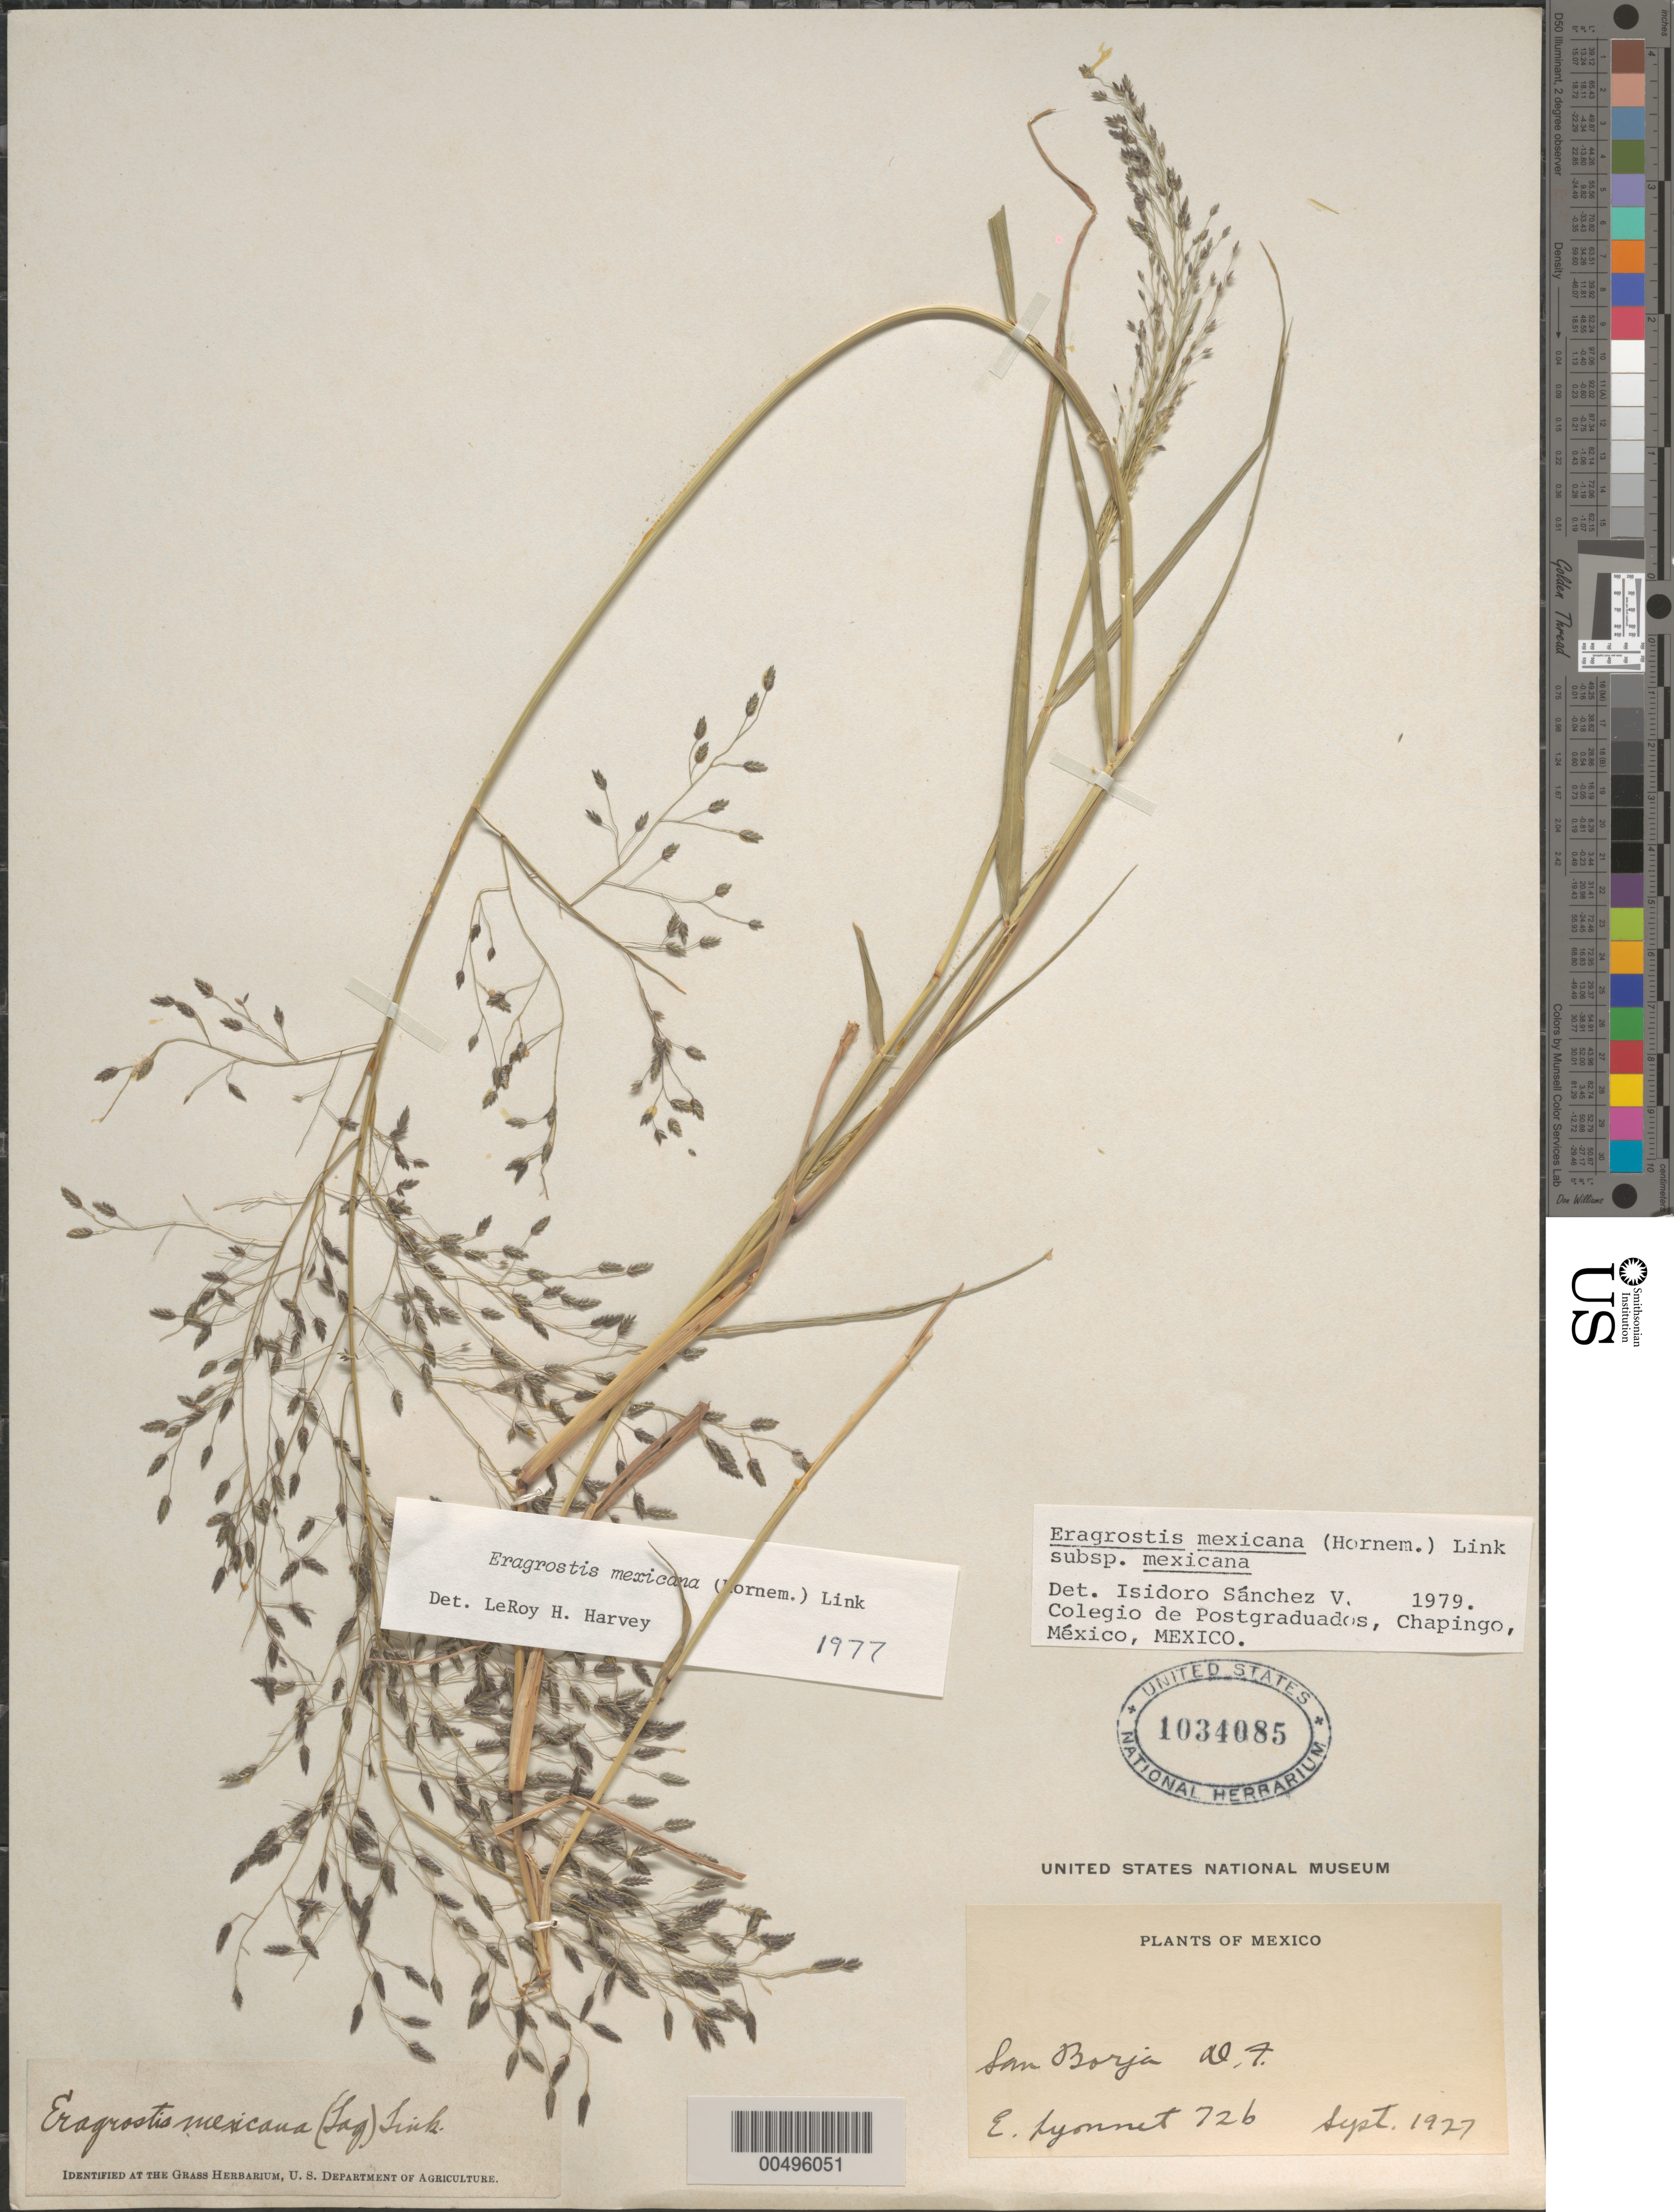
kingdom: Plantae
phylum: Tracheophyta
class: Liliopsida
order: Poales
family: Poaceae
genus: Eragrostis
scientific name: Eragrostis mexicana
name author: (Hornem.) Link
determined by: Sánchez Vega, I. M.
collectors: Bro. E. Lyonnet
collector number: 726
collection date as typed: Sep 1927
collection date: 1927-09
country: Mexico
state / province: Distrito Federal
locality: San Borja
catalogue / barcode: US 1034085